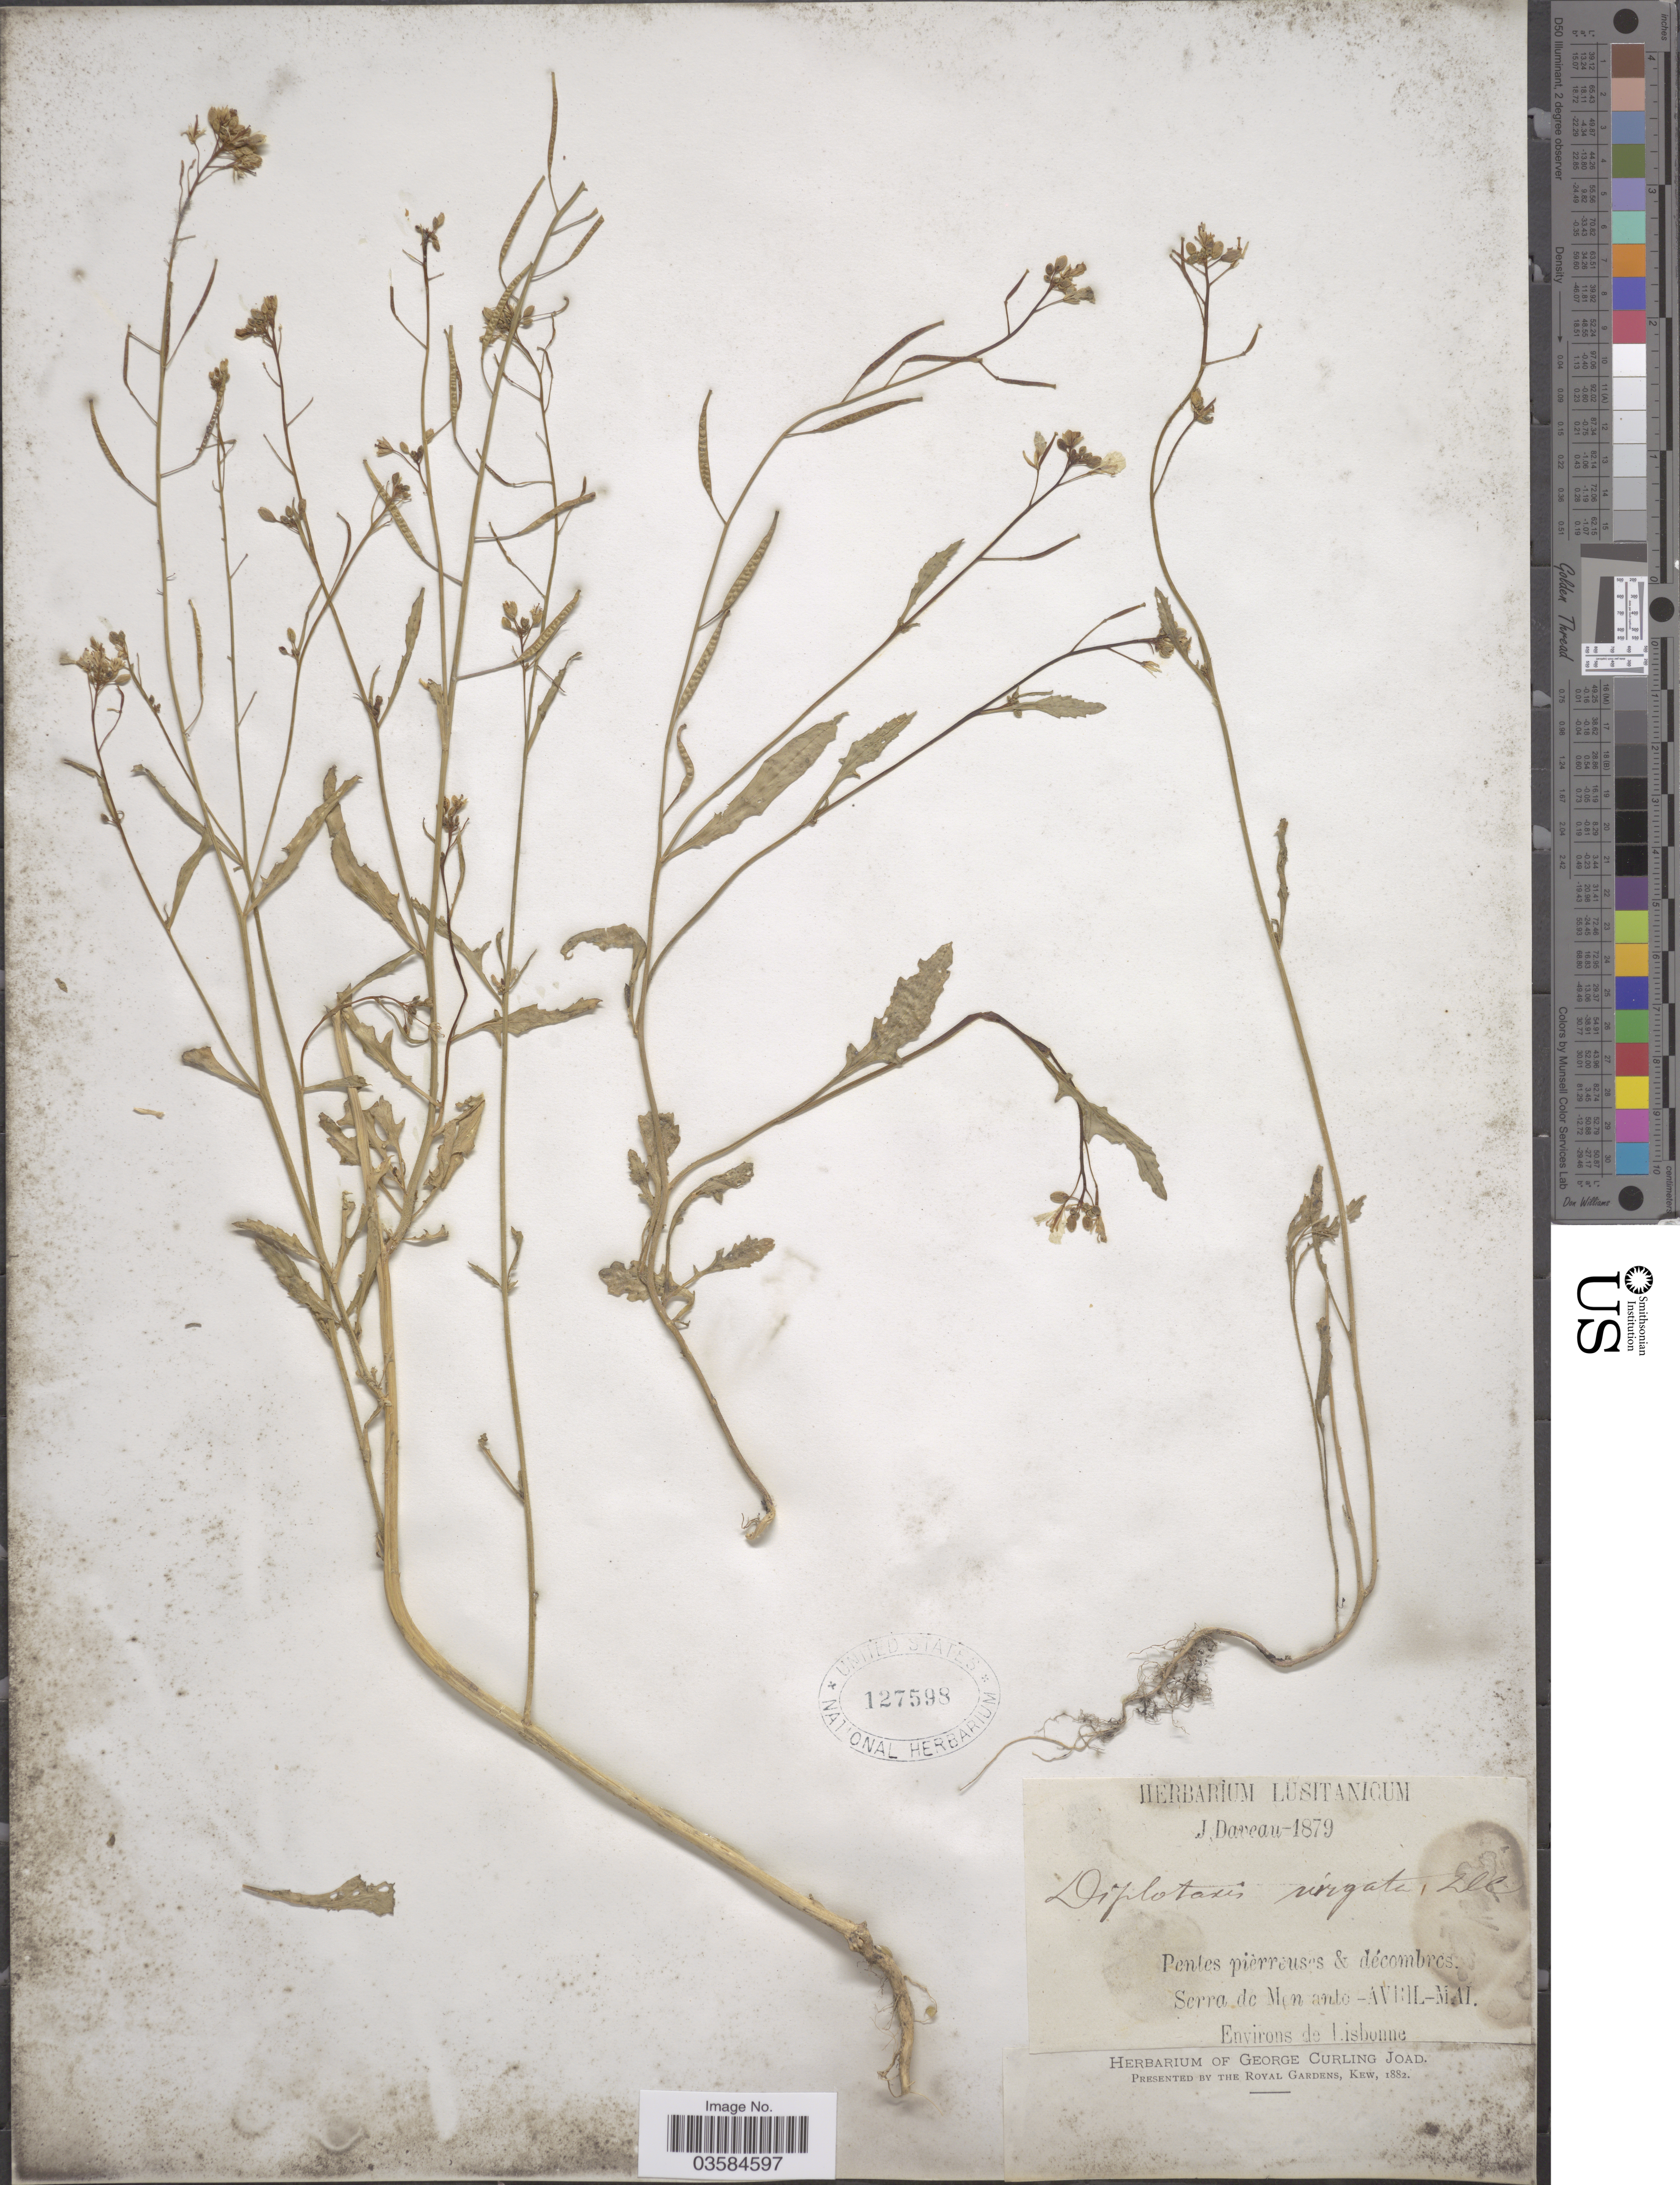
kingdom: Plantae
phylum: Tracheophyta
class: Magnoliopsida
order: Brassicales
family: Brassicaceae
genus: Diplotaxis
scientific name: Diplotaxis virgata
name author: (Cav.) DC.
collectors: J. Daveau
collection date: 1879-04/1879-05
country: Portugal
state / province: Lisboa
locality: Pentes pièrreuses & décombres. Serra de Mon anto. Environs de Lisbonne.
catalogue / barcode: US 127598